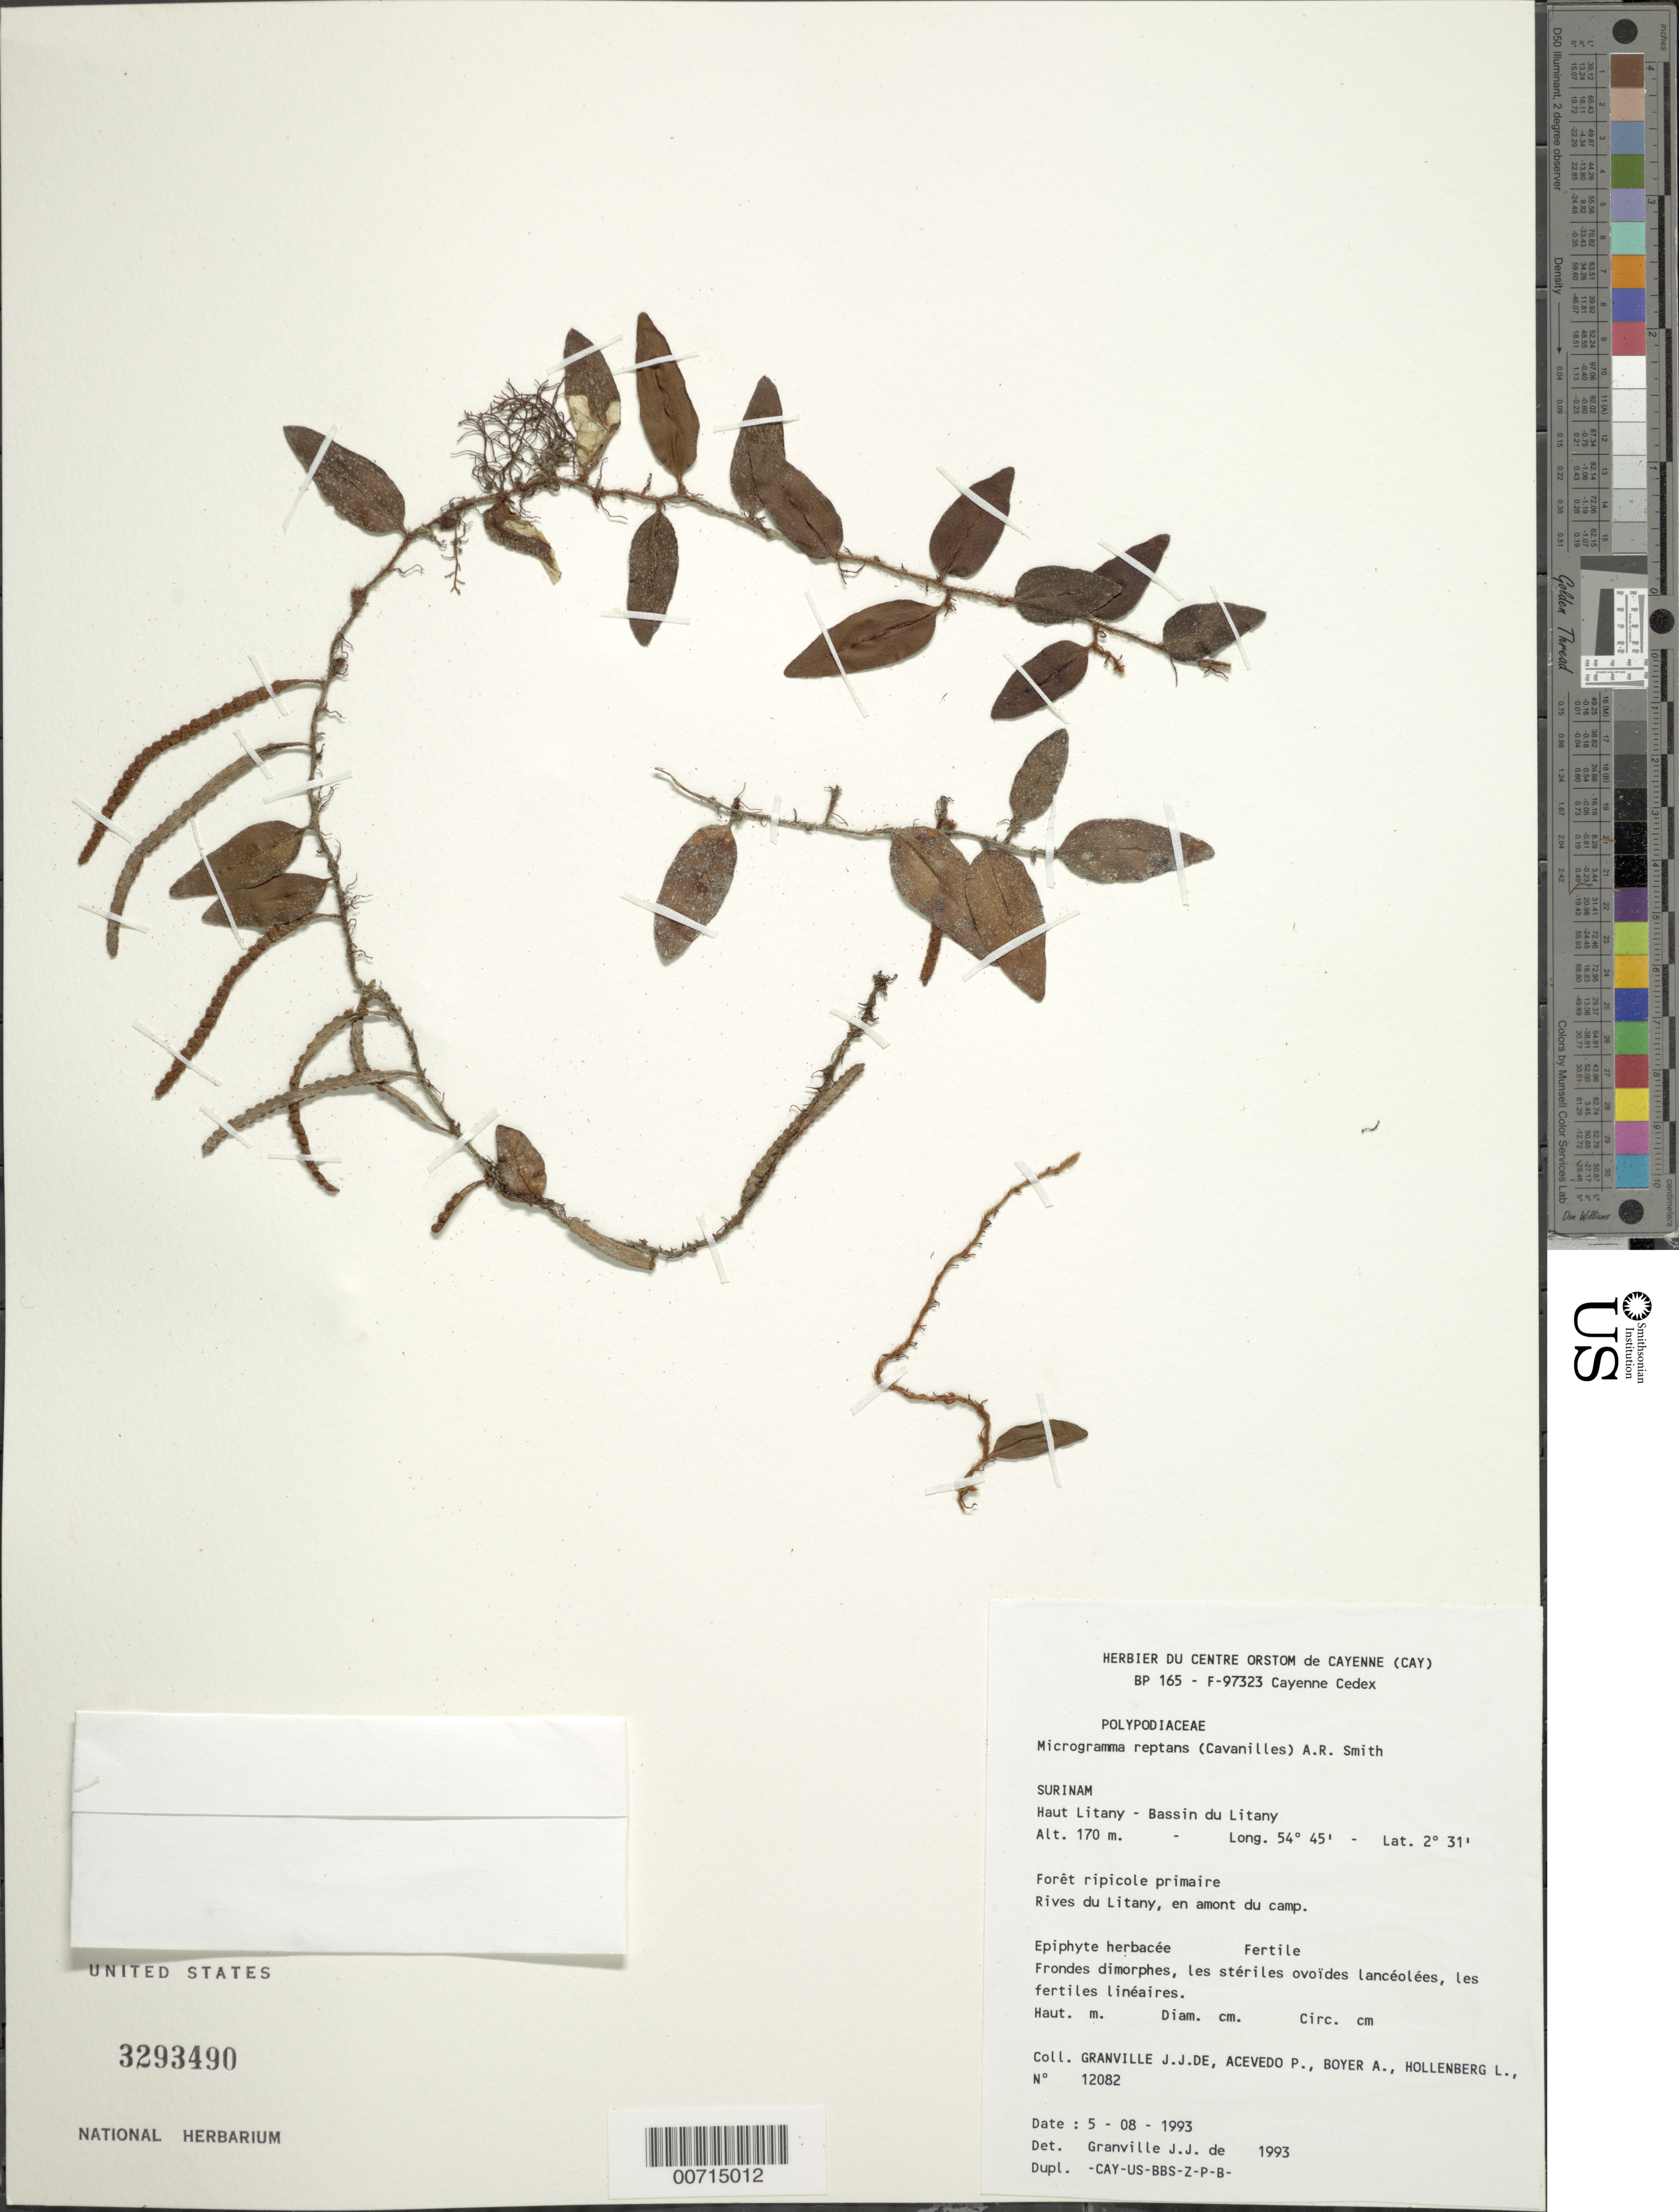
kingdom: Plantae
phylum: Tracheophyta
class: Polypodiopsida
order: Polypodiales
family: Polypodiaceae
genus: Microgramma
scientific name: Microgramma reptans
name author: (Cav.) A.R. Sm.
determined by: Granville, J. J. de, (CAY), Institut de Recherche pour le Developpement (IRD) (FRENCH GUIANA)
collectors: J.-J. de Granville, P. Acevedo-Rodr., A. Boyer & L. Hollenberg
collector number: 12082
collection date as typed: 5-Aug-93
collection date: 1993-08-05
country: Suriname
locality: Haut Litany, Bassin du Litany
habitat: Primary riparian forest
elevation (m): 170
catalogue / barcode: US 3293490